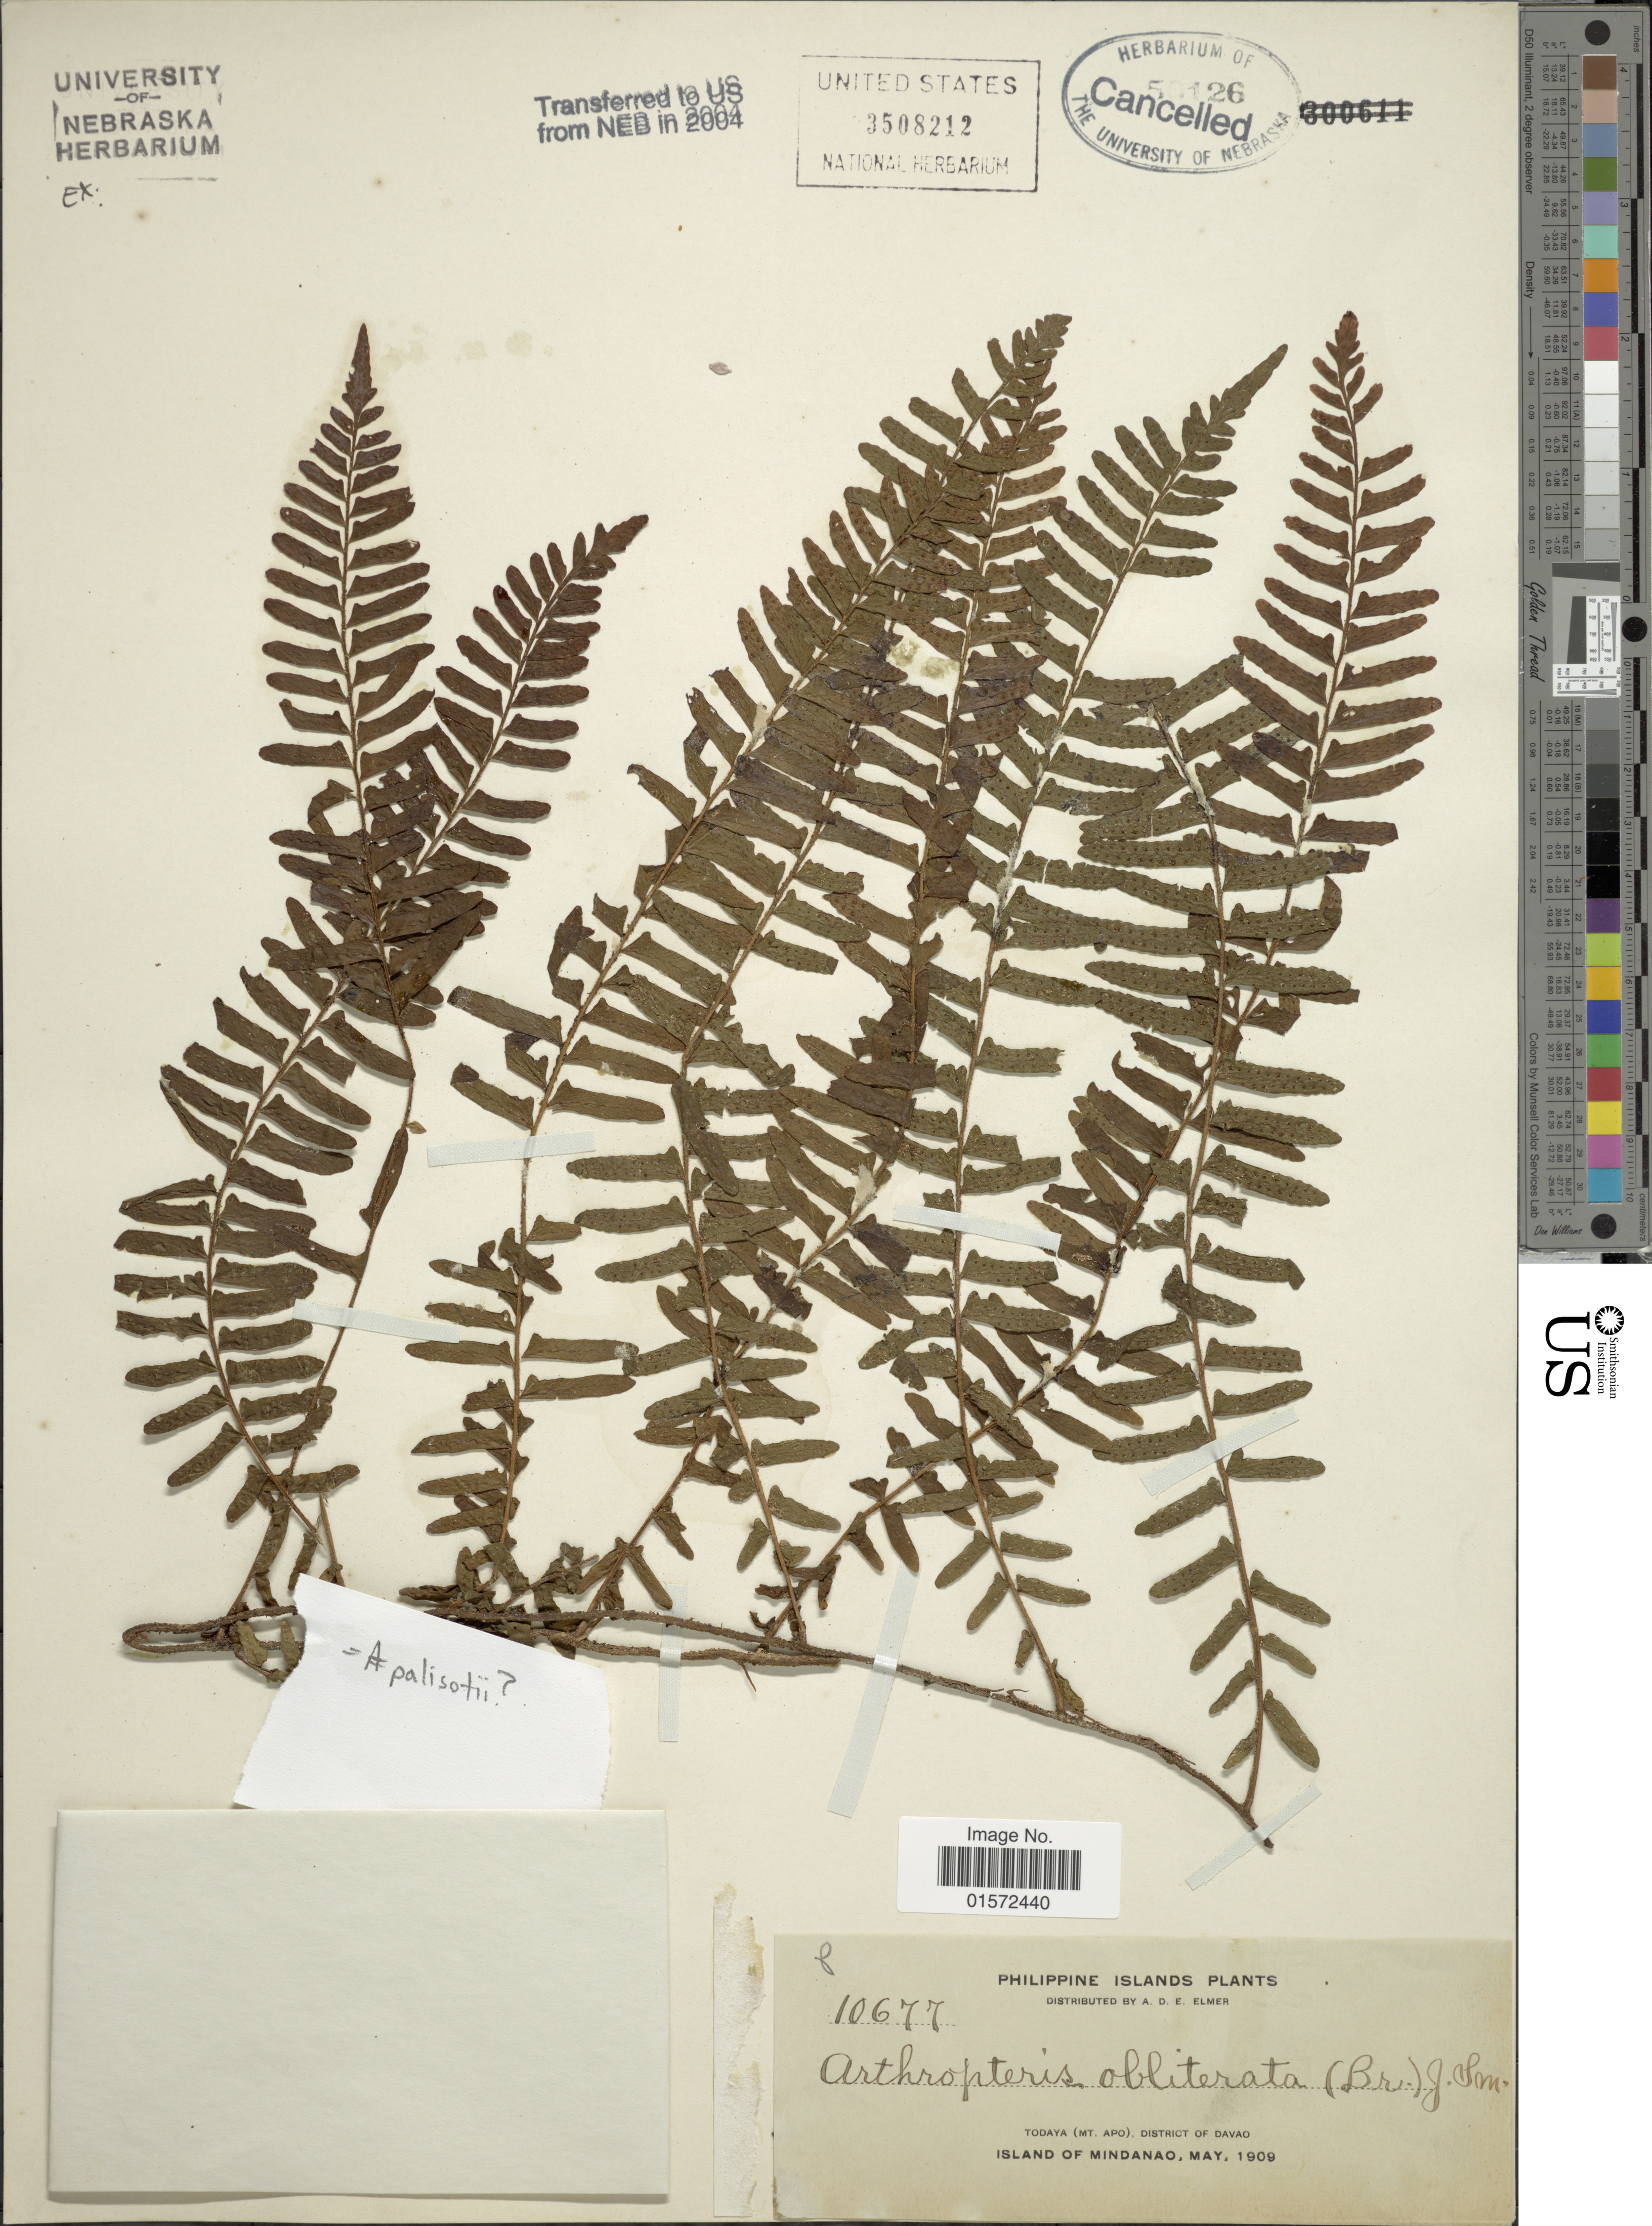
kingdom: Plantae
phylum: Tracheophyta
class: Polypodiopsida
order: Polypodiales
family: Tectariaceae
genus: Arthropteris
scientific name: Arthropteris palisotii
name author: (Desv.) Alston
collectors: A. D. E. Elmer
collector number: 10677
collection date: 1909-05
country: Philippines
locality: Philippine island, Todaya(Mt.Apo), district of Davao, island of Mindanao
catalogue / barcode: US 3508212